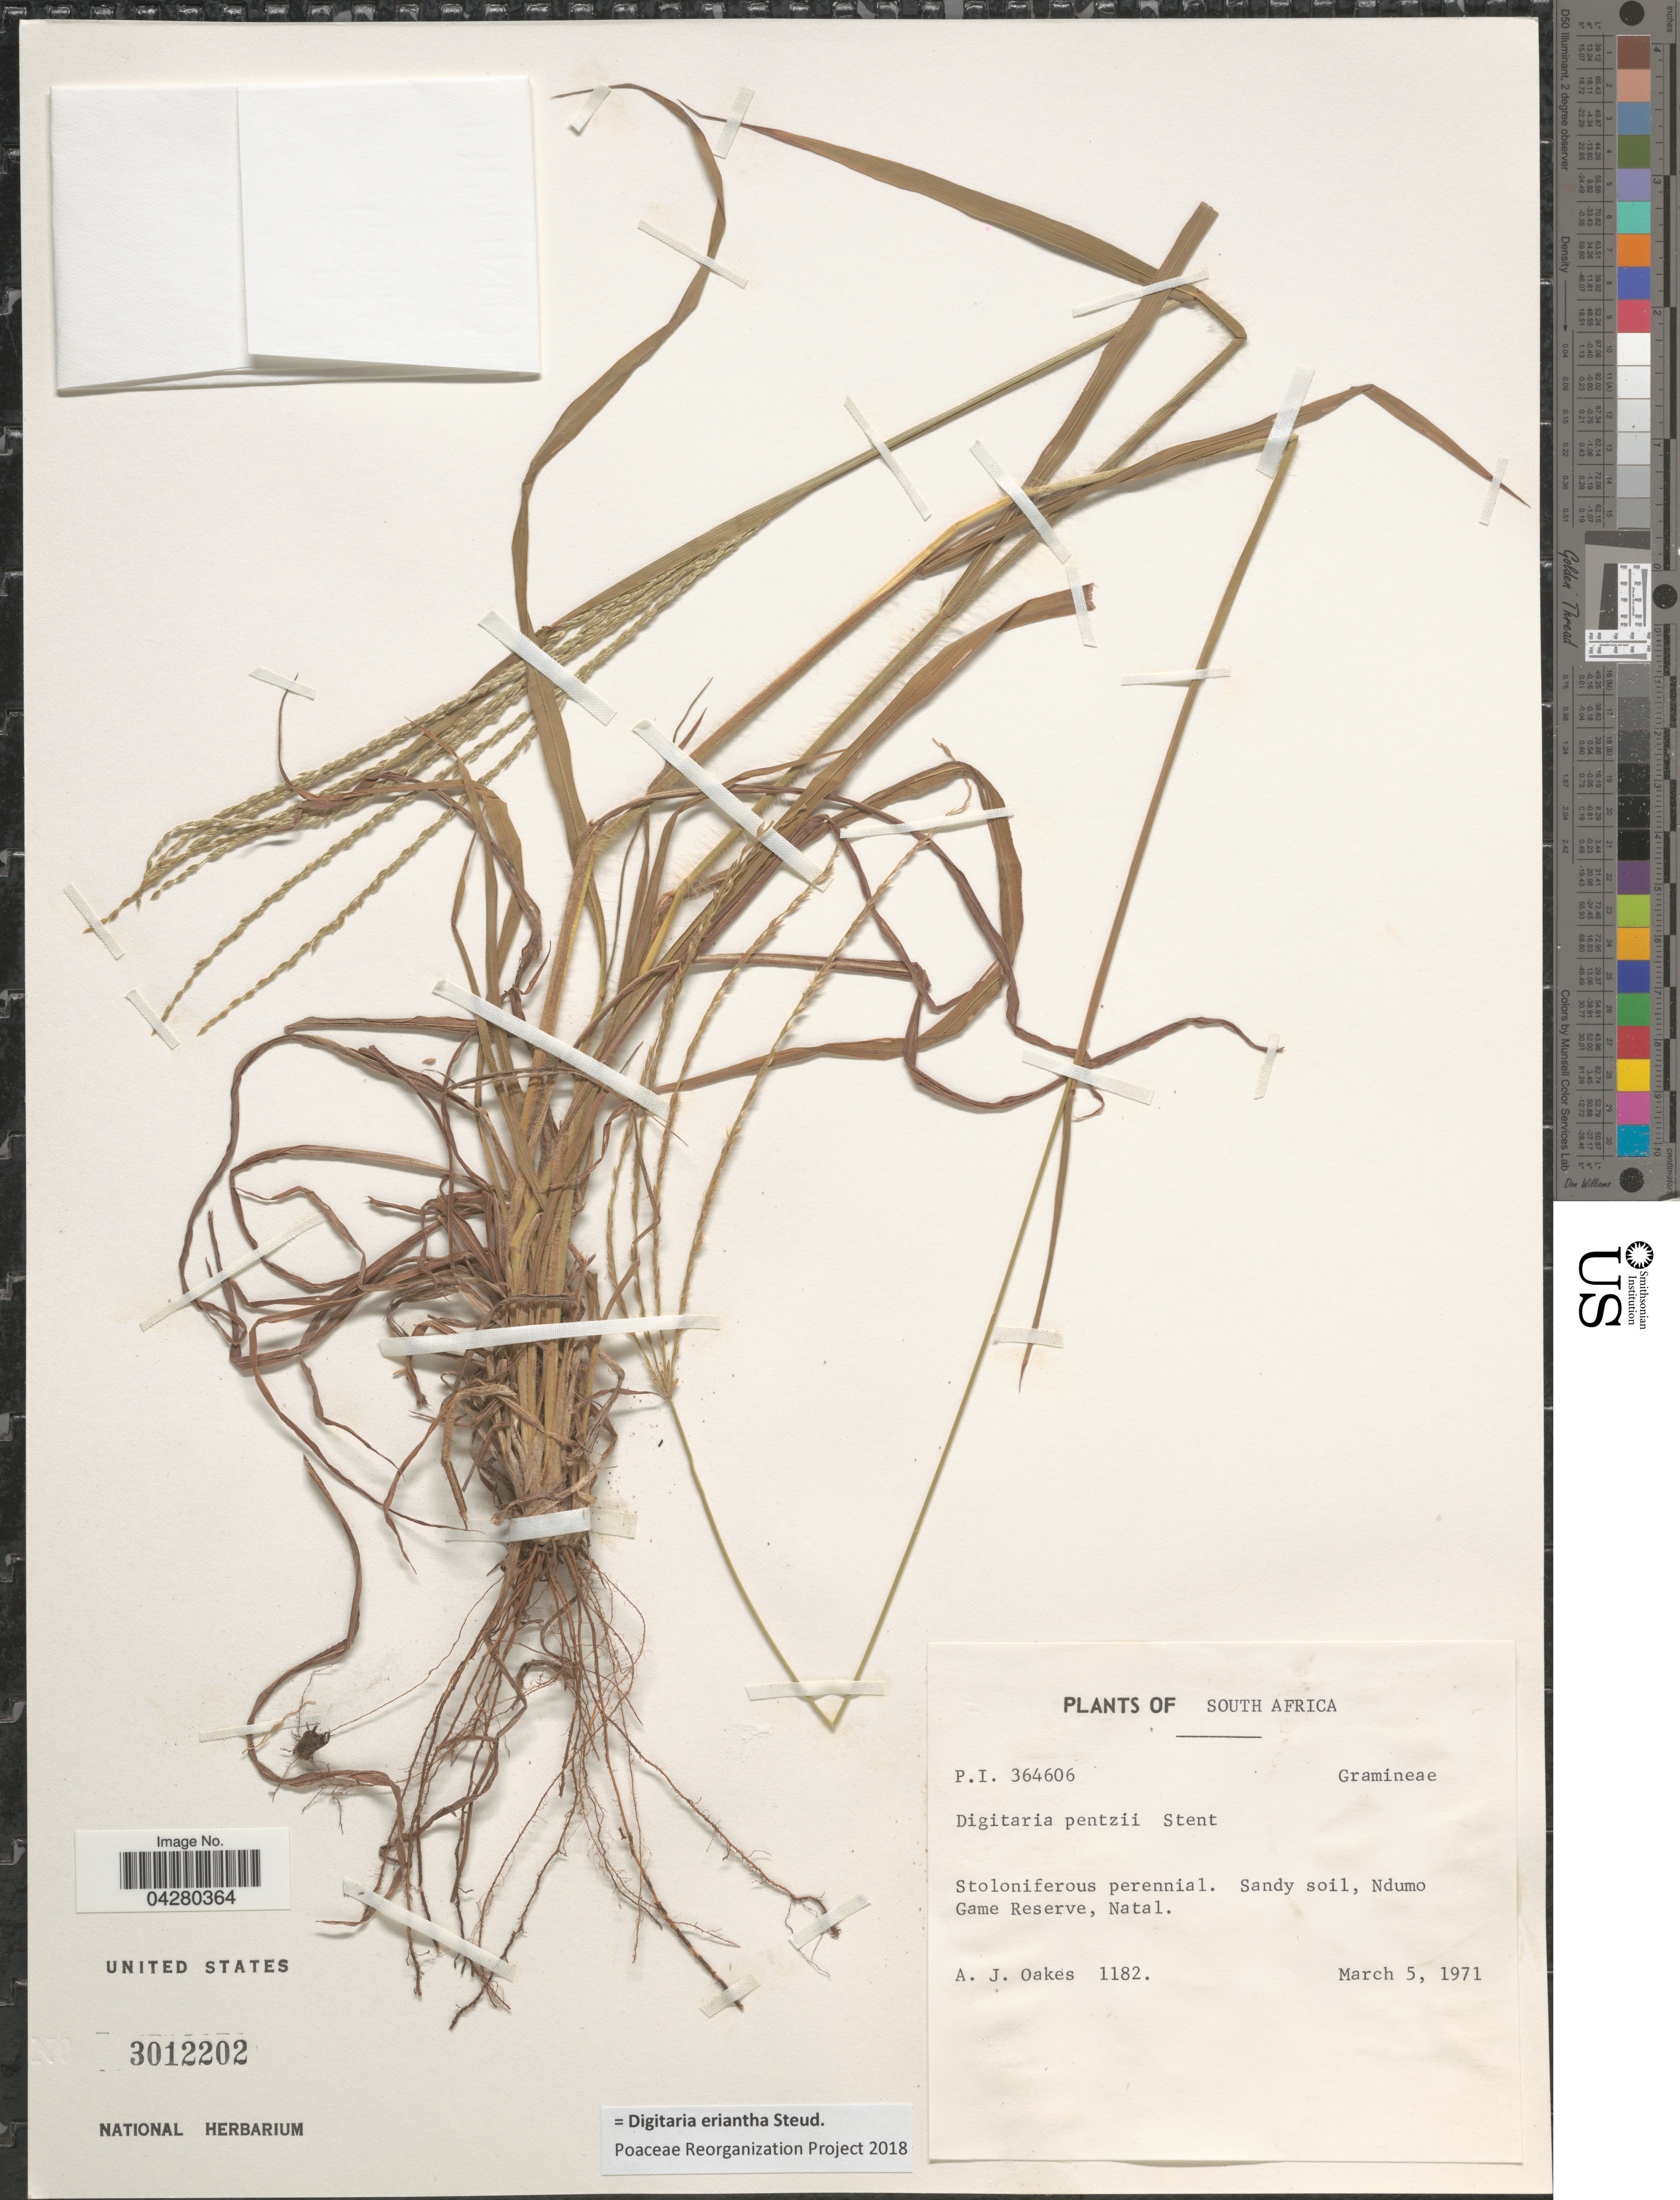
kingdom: Plantae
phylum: Tracheophyta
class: Liliopsida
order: Poales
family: Poaceae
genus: Digitaria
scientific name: Digitaria eriantha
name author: Steud.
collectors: A. Oakes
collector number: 1182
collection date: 1971-03-05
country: South Africa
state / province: KwaZulu-Natal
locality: Sandy soil, Ndumo Game Reserve, Natal.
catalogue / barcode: US 3012202